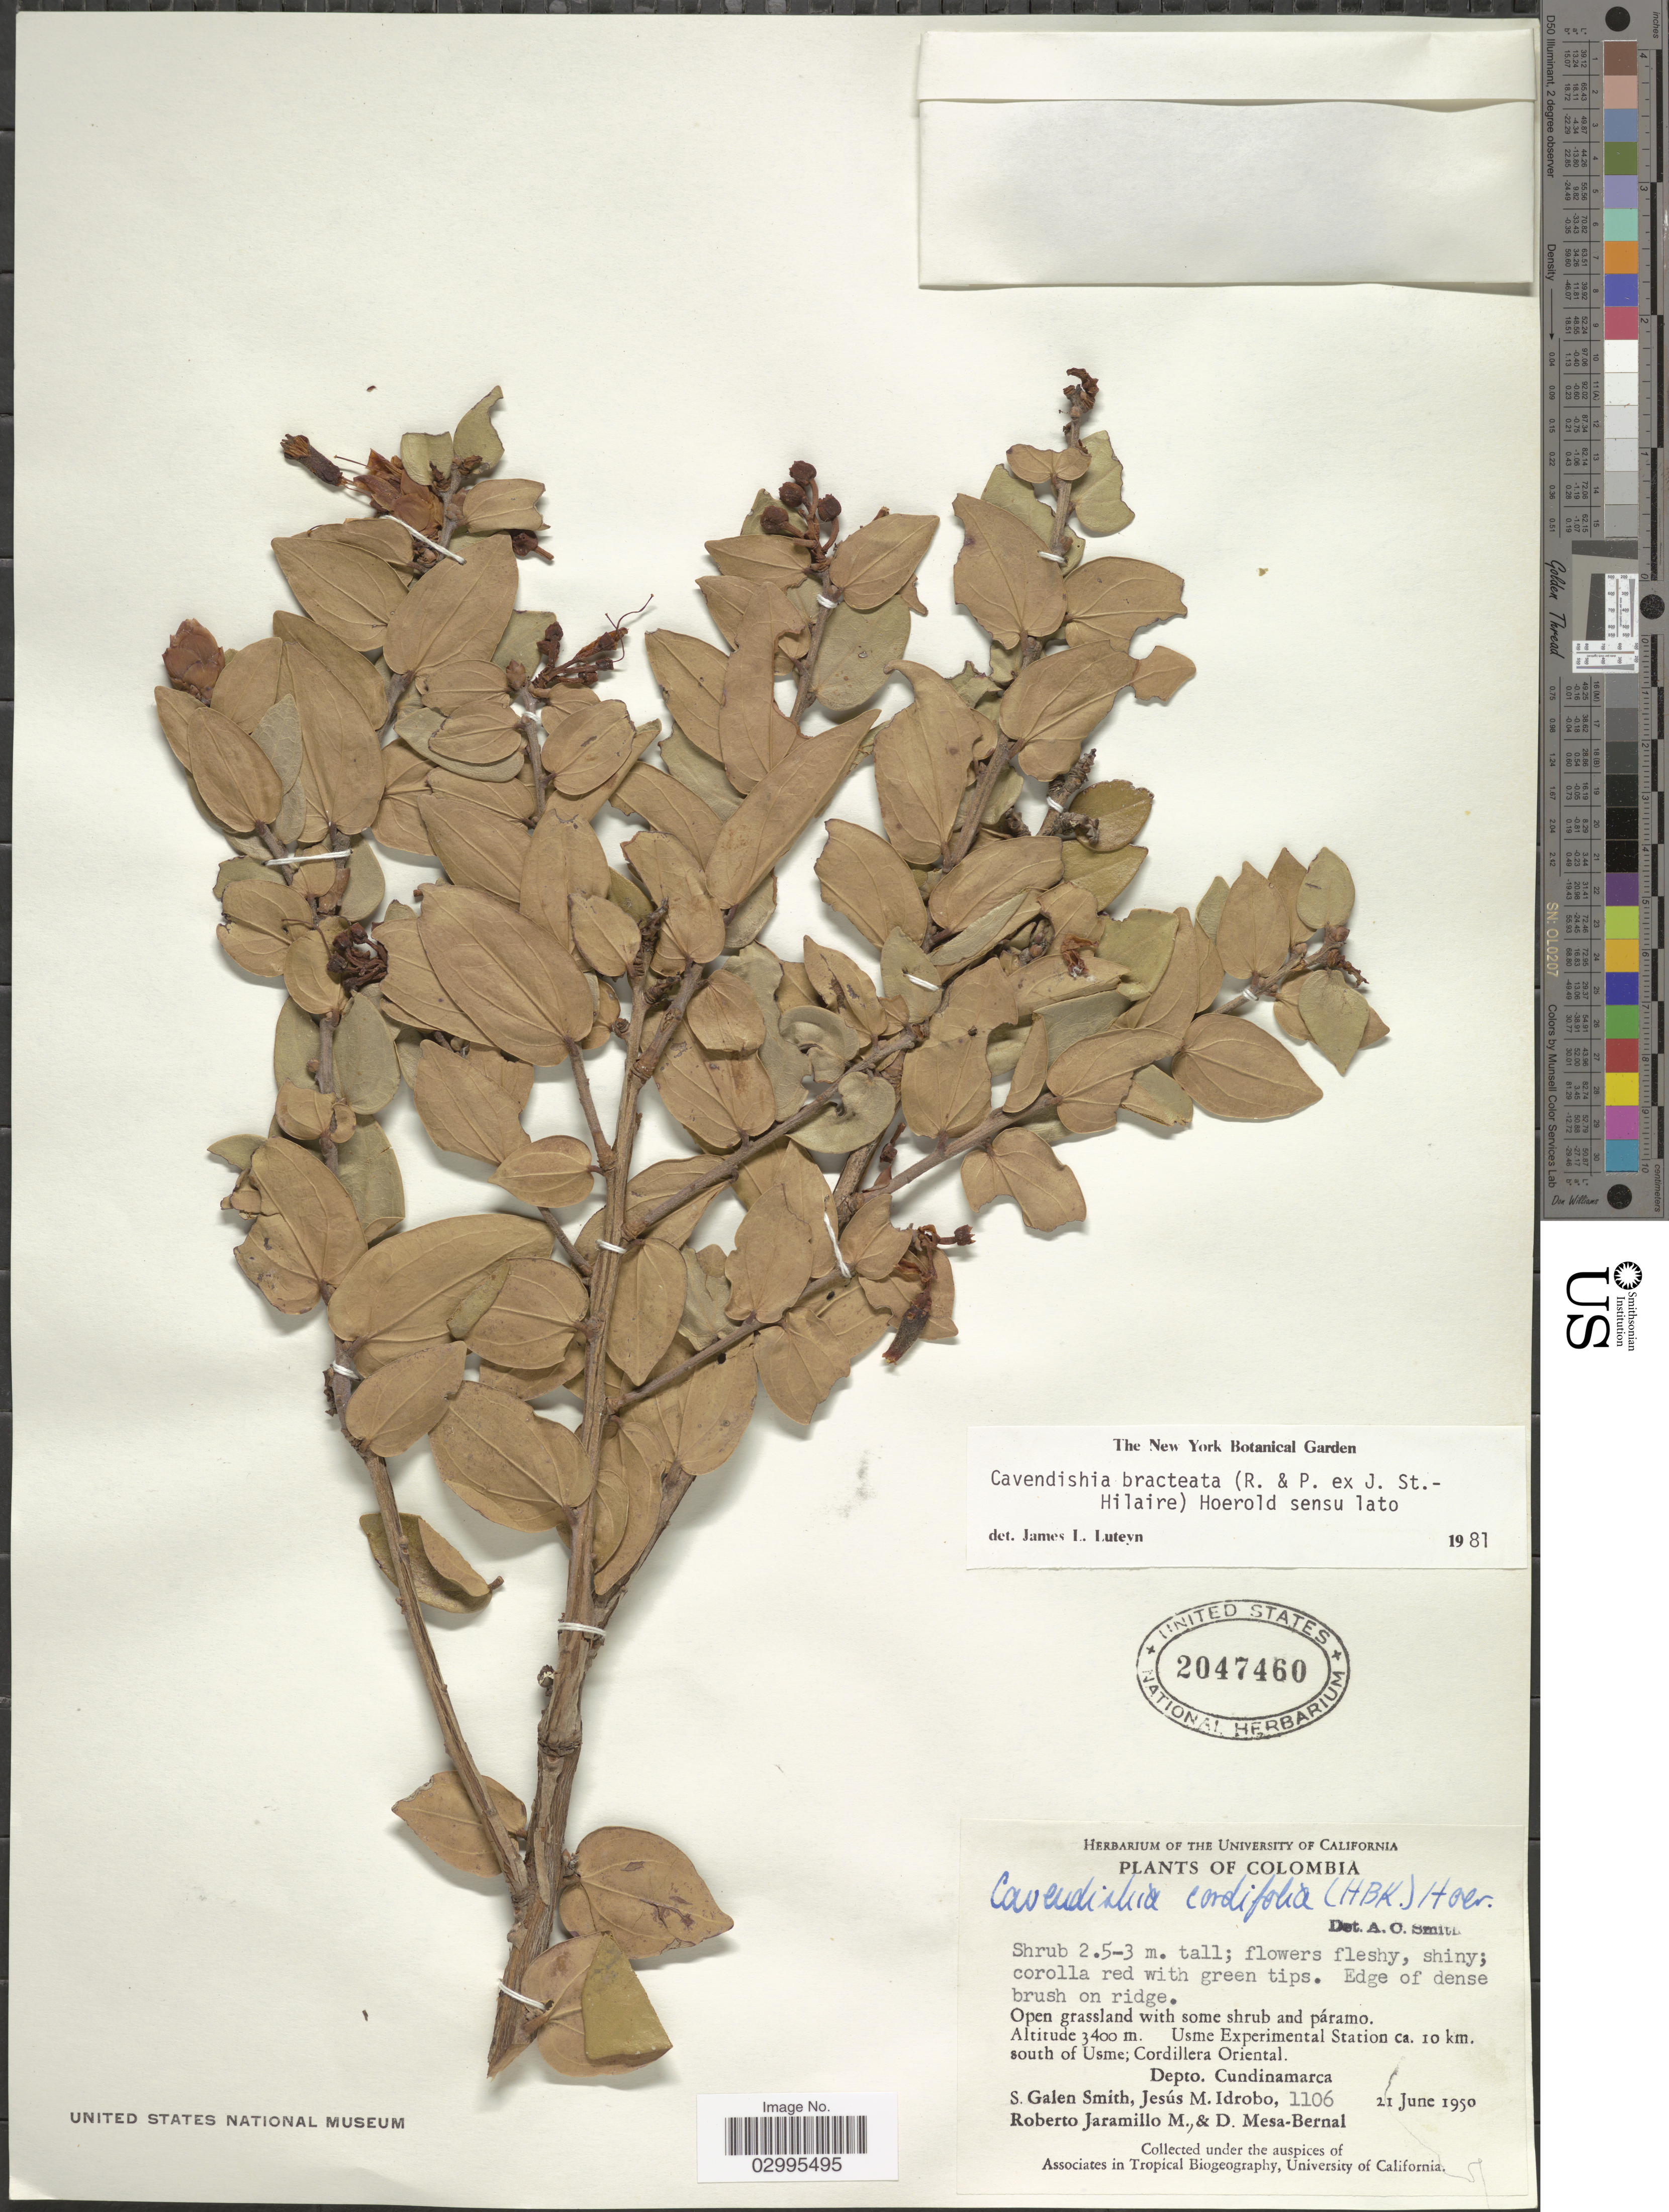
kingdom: Plantae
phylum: Tracheophyta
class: Magnoliopsida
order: Ericales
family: Ericaceae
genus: Cavendishia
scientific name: Cavendishia bracteata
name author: (Ruiz & Pav. ex J. St.-Hil.) Hoerold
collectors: S. G. Smith, J. M. Idrobo, R. Jaramillo M. & D. Mesa Bernal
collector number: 1106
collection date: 1950-06-21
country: Colombia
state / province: Cundinamarca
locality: Ope grassland with some shrub and páramo. Usme Experimental Station ca. 10 km. south of Usme; Cordillera Oriental. Dept. Cundinamarca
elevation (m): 3400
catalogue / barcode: US 2047460